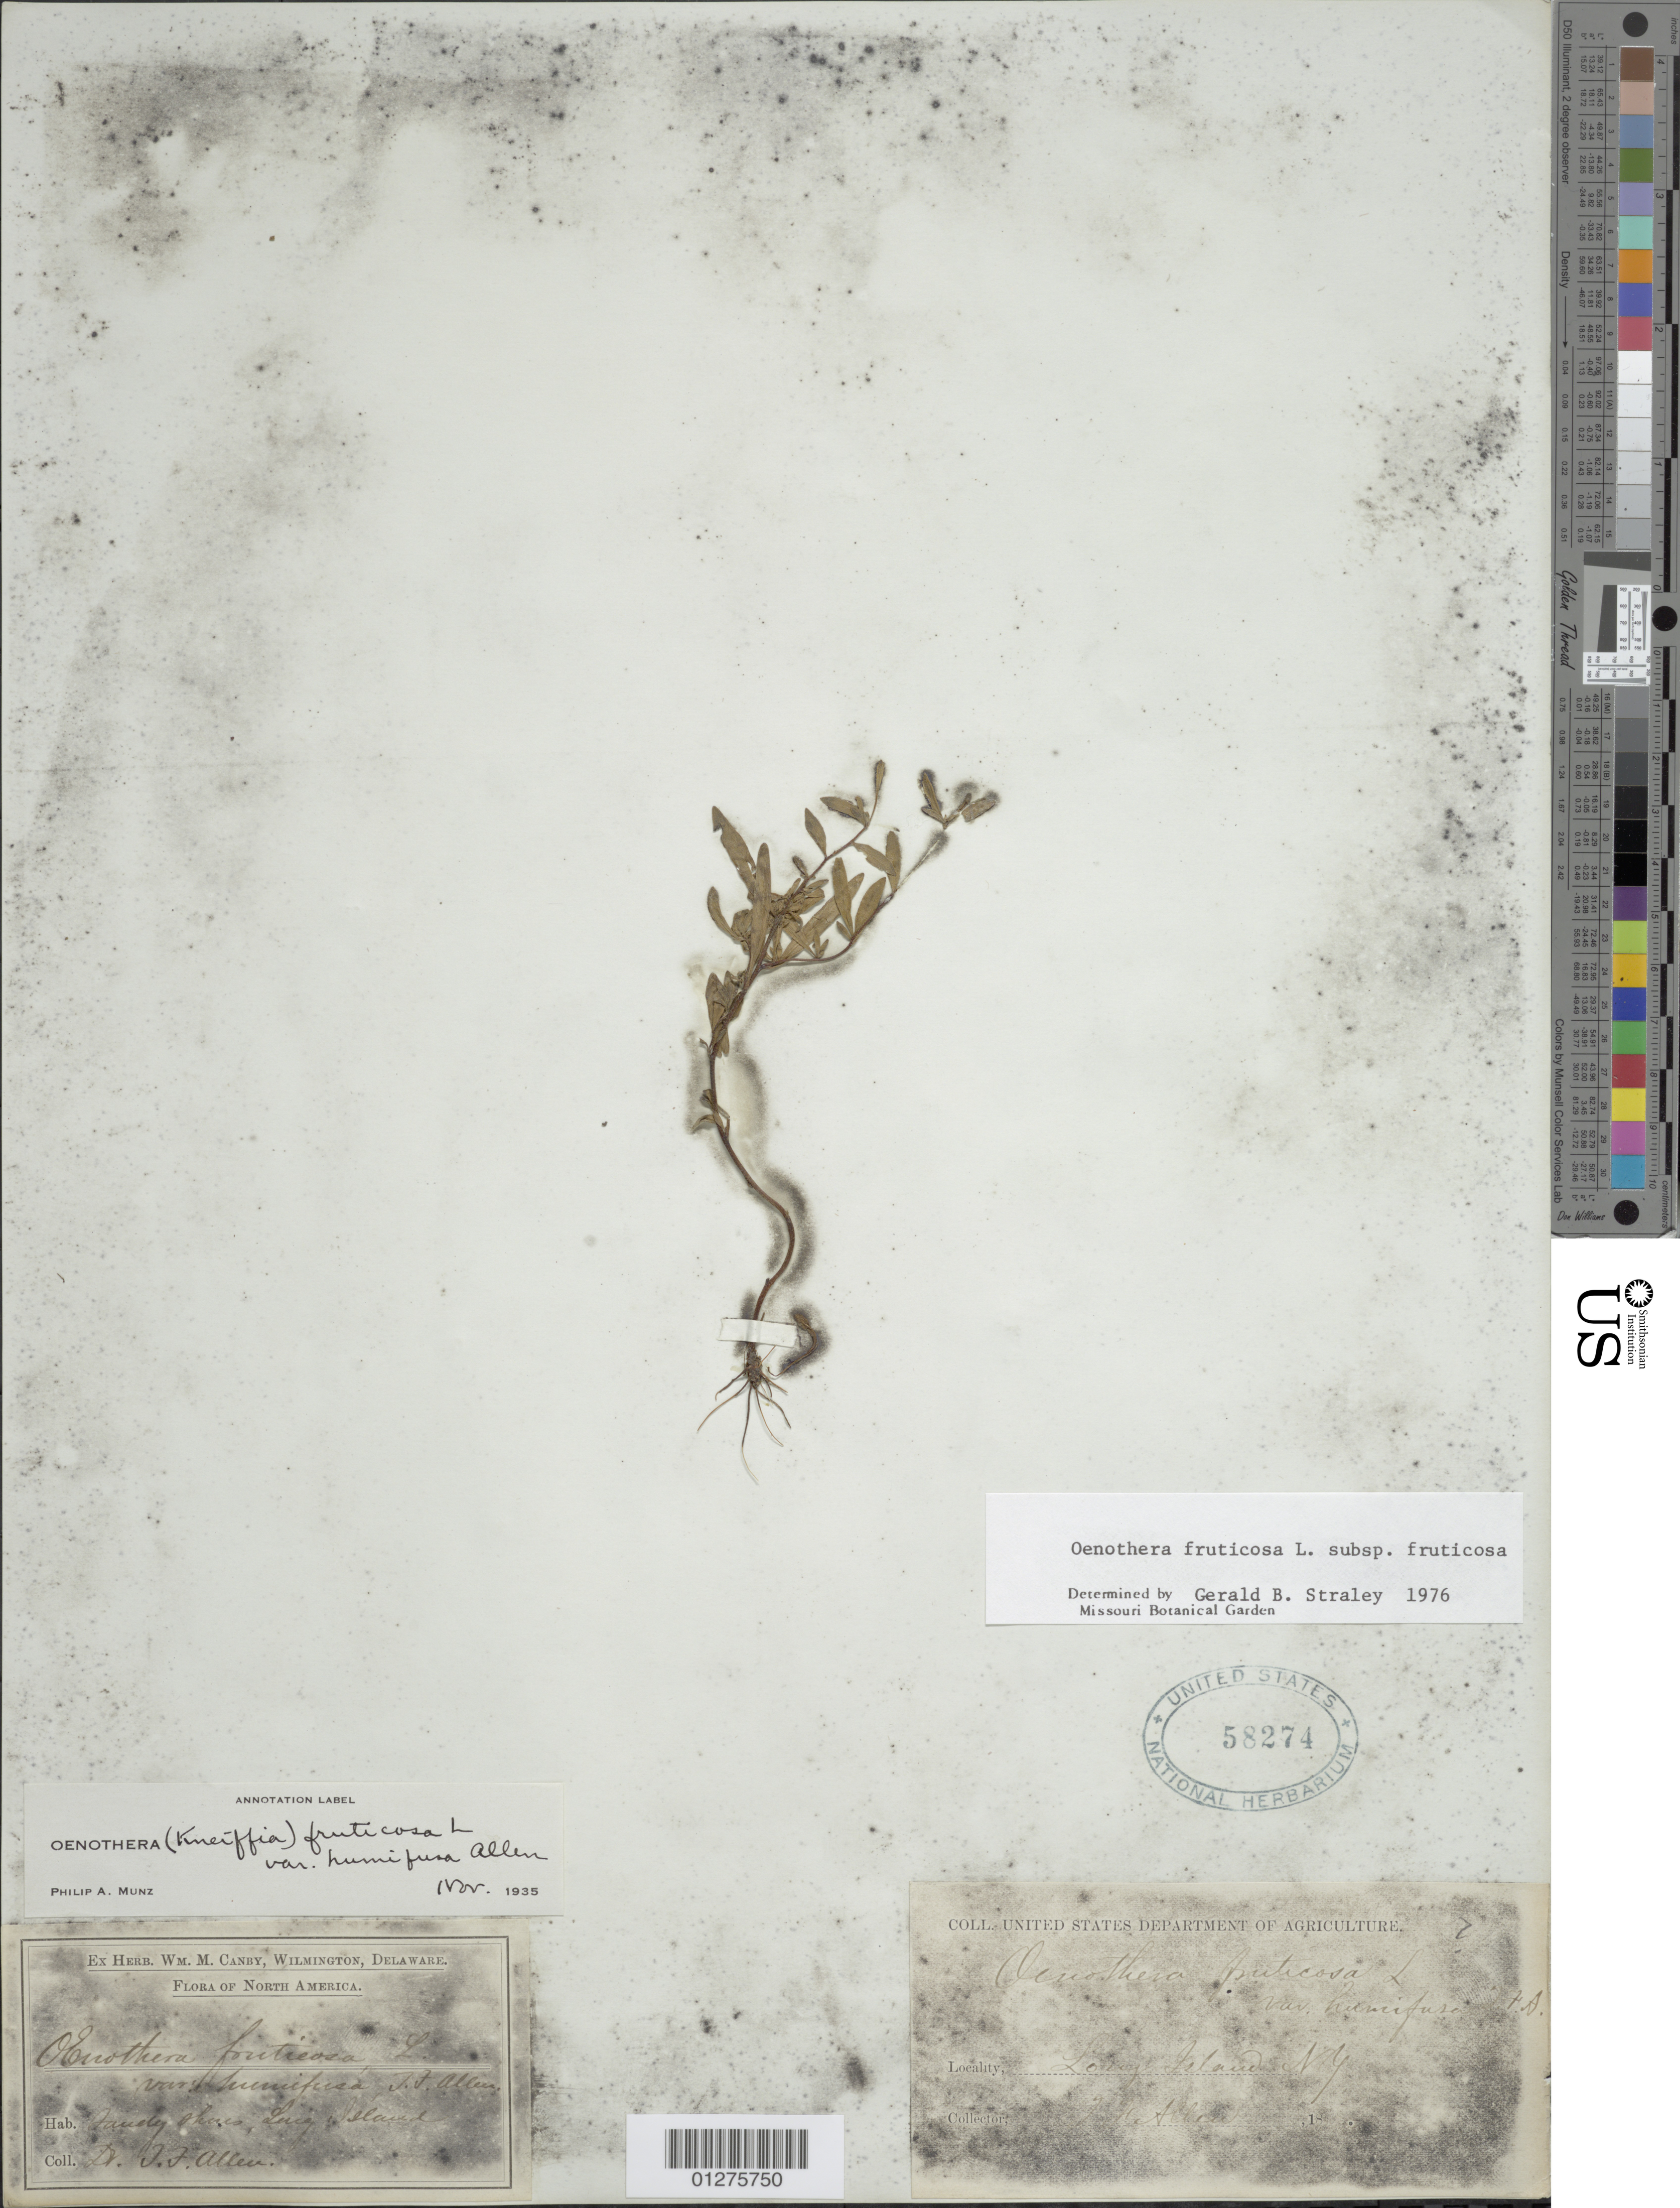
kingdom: Plantae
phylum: Tracheophyta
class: Magnoliopsida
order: Myrtales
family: Onagraceae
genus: Oenothera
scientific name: Oenothera fruticosa subsp. fruticosa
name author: L.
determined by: Straley, G. B.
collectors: T. F. Allen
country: United States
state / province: New York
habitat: Sandy shores.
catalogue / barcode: US 58274